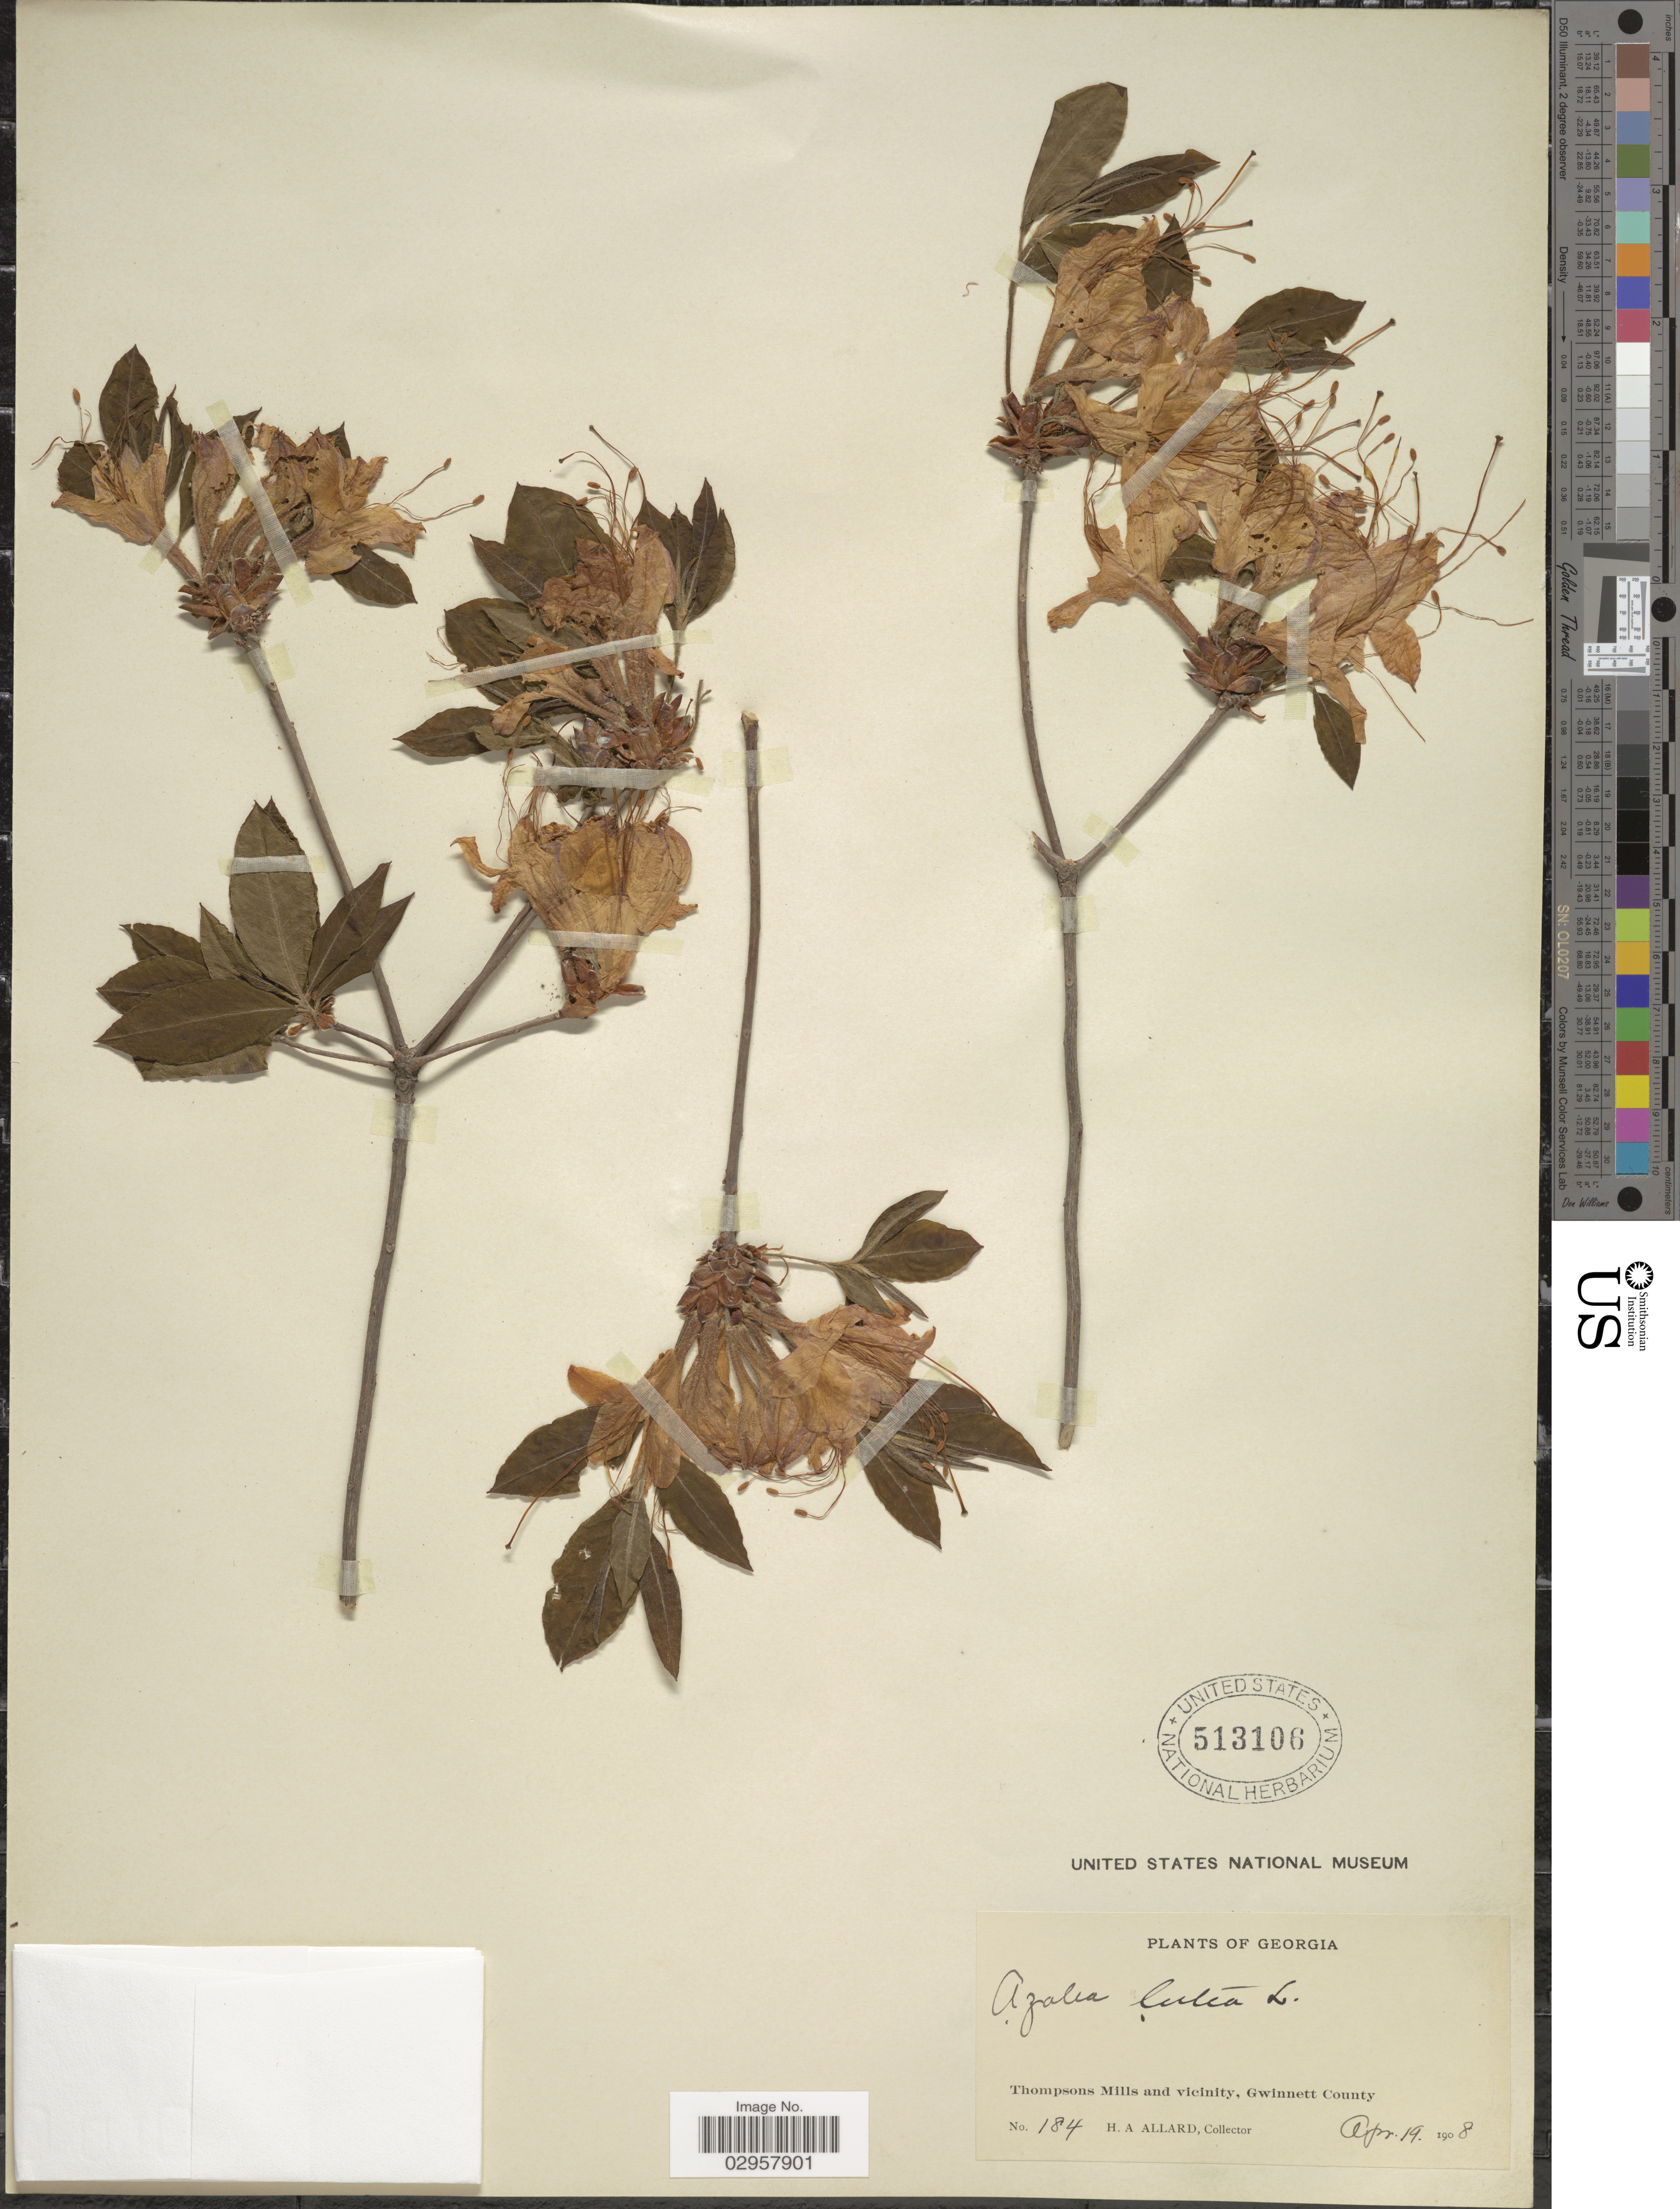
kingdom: Plantae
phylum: Tracheophyta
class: Magnoliopsida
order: Ericales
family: Ericaceae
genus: Rhododendron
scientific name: Rhododendron calendulaceum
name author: (Michx.) Torr.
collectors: H. A. Allard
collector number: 184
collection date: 1908-04-19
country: United States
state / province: Georgia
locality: Thompsons Mills and vicinity, Gwinnett County.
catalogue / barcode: US 513106